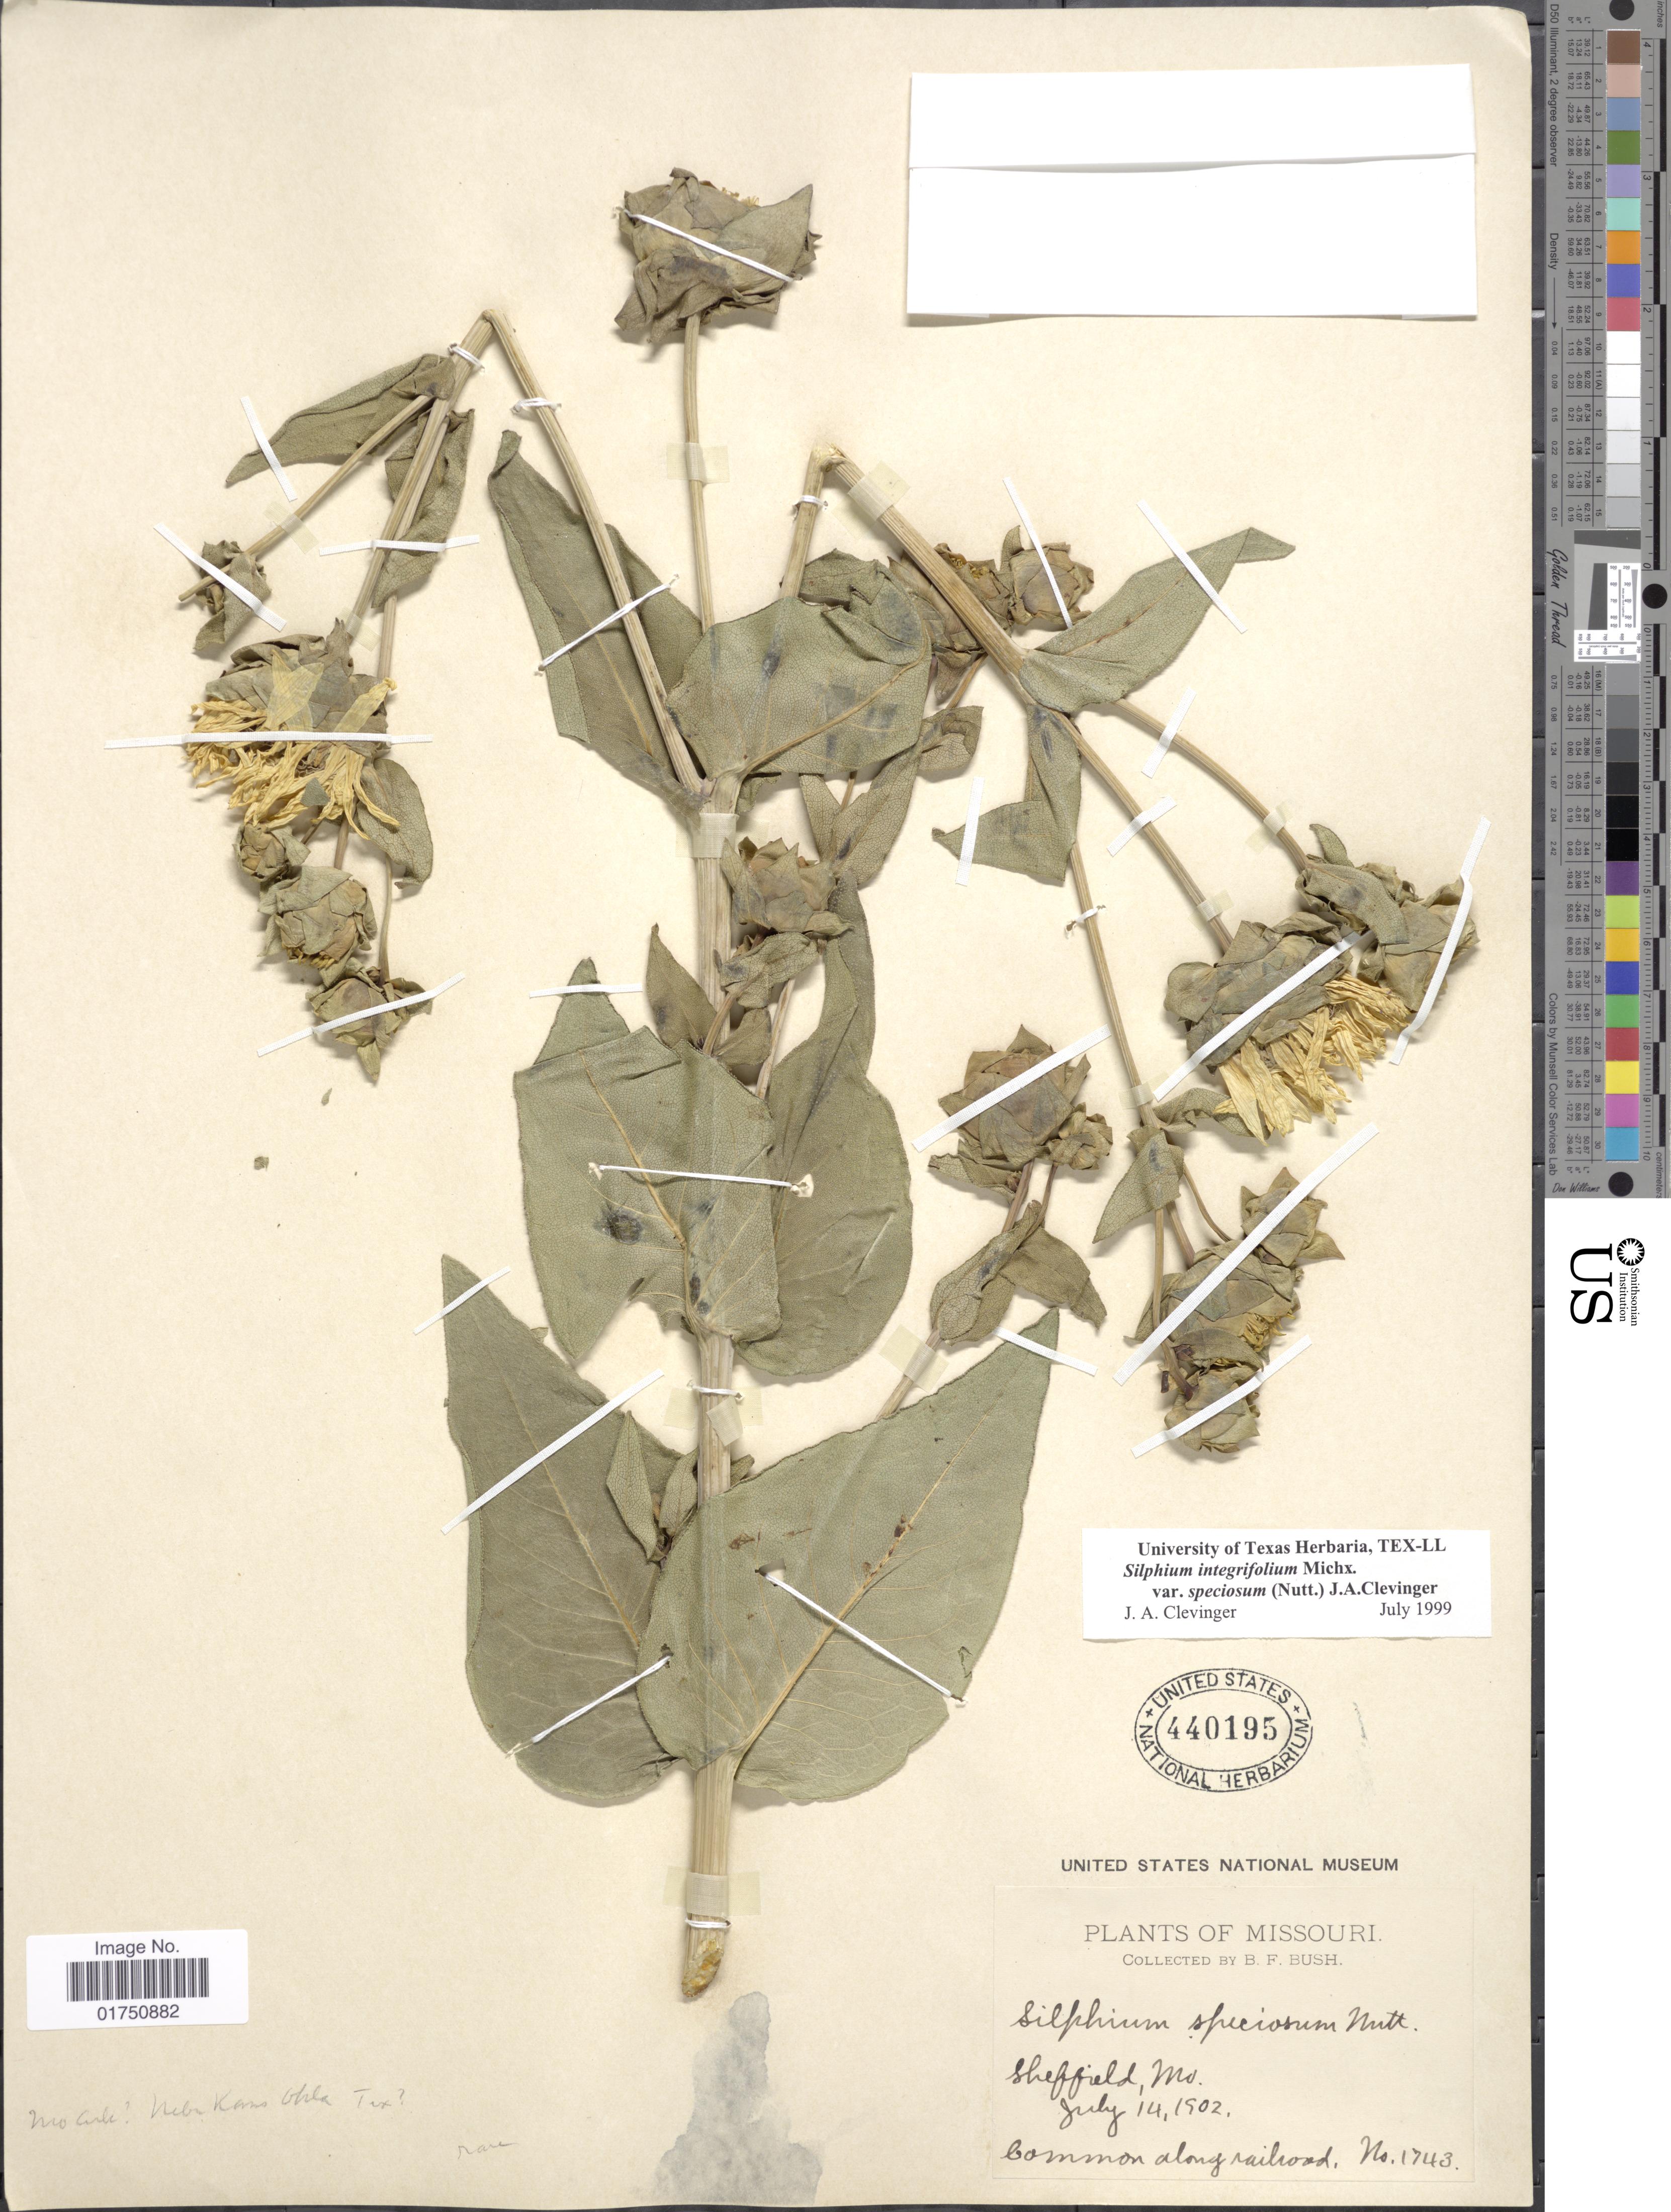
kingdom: Plantae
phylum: Tracheophyta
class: Magnoliopsida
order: Asterales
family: Asteraceae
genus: Silphium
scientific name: Silphium speciosum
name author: Nutt.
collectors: B. F. Bush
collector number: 1743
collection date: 1902-07-14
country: United States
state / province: Missouri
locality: Sheffield, Mo.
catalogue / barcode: US 440195